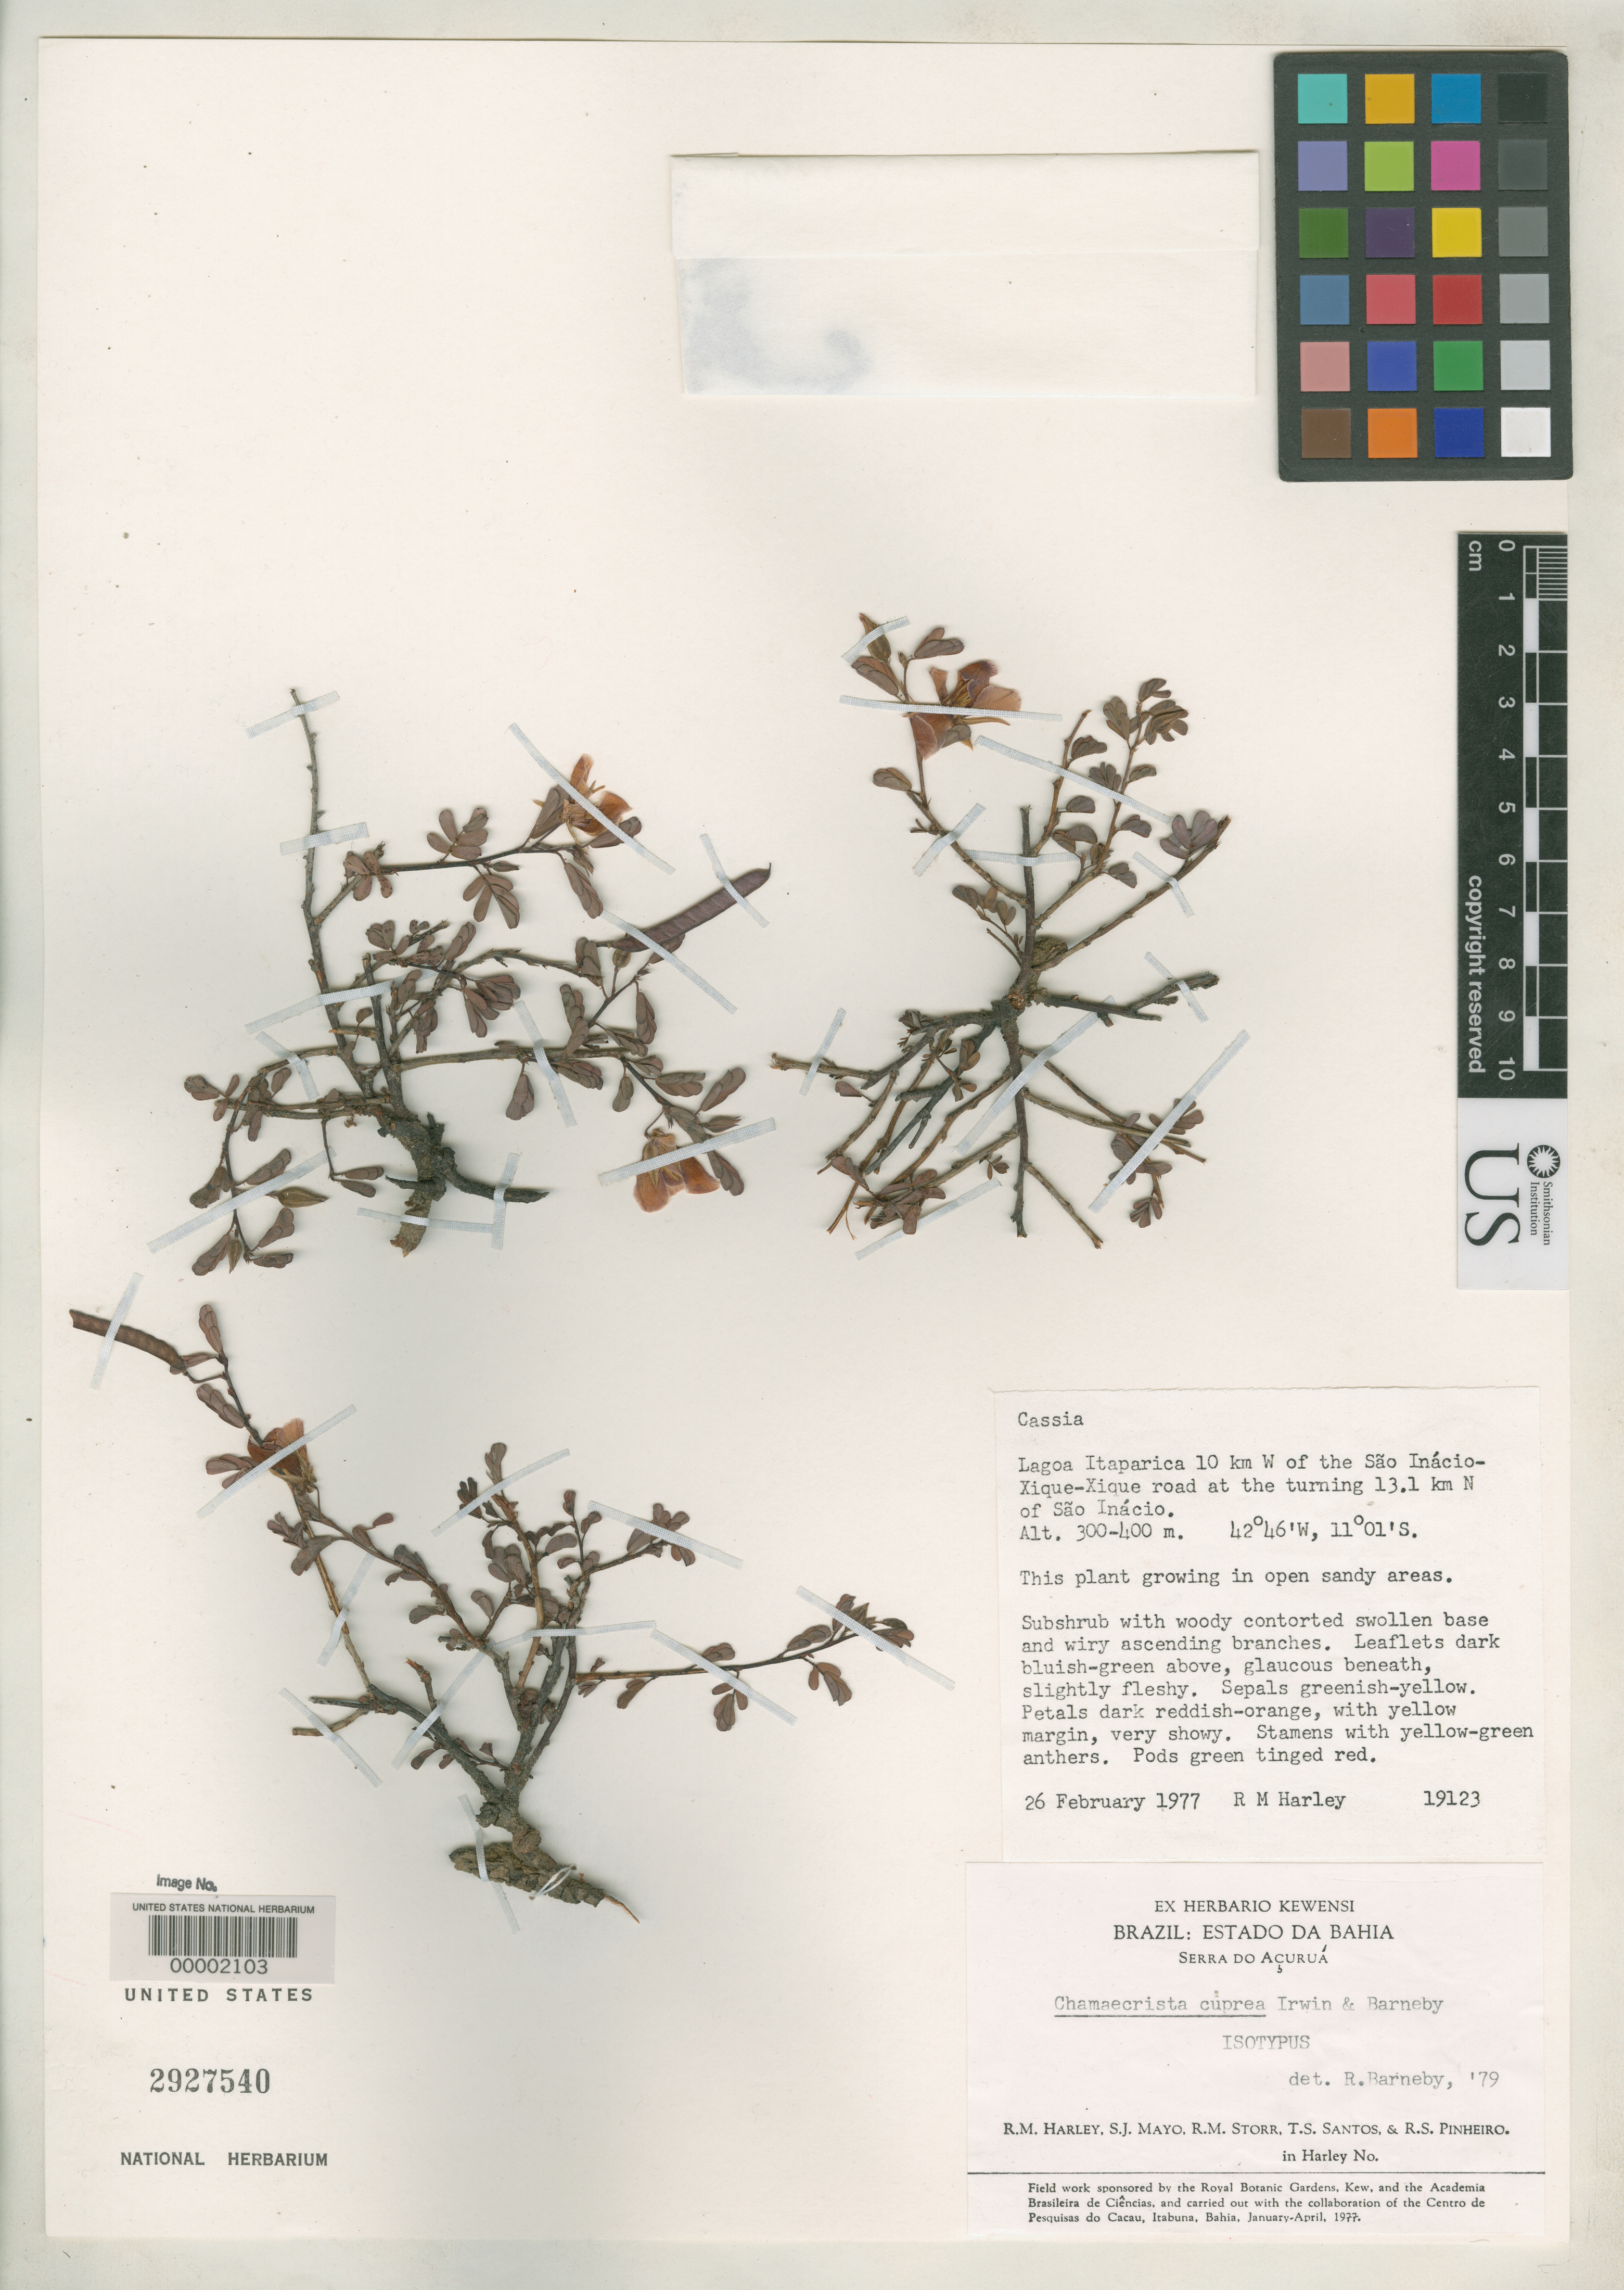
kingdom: Plantae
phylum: Tracheophyta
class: Magnoliopsida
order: Fabales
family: Fabaceae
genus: Chamaecrista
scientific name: Chamaecrista cuprea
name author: H.S. Irwin & Barneby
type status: Isotype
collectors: R. M. Harley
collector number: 19123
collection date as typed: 26 Feb 1977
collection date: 1977-02-26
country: Brazil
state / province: Bahia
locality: Serra do Acurua, Lagoa Itaparica W of Sao Inacio - Xique-Xique road, N of Sao Inacio.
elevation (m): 300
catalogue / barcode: US 2927540